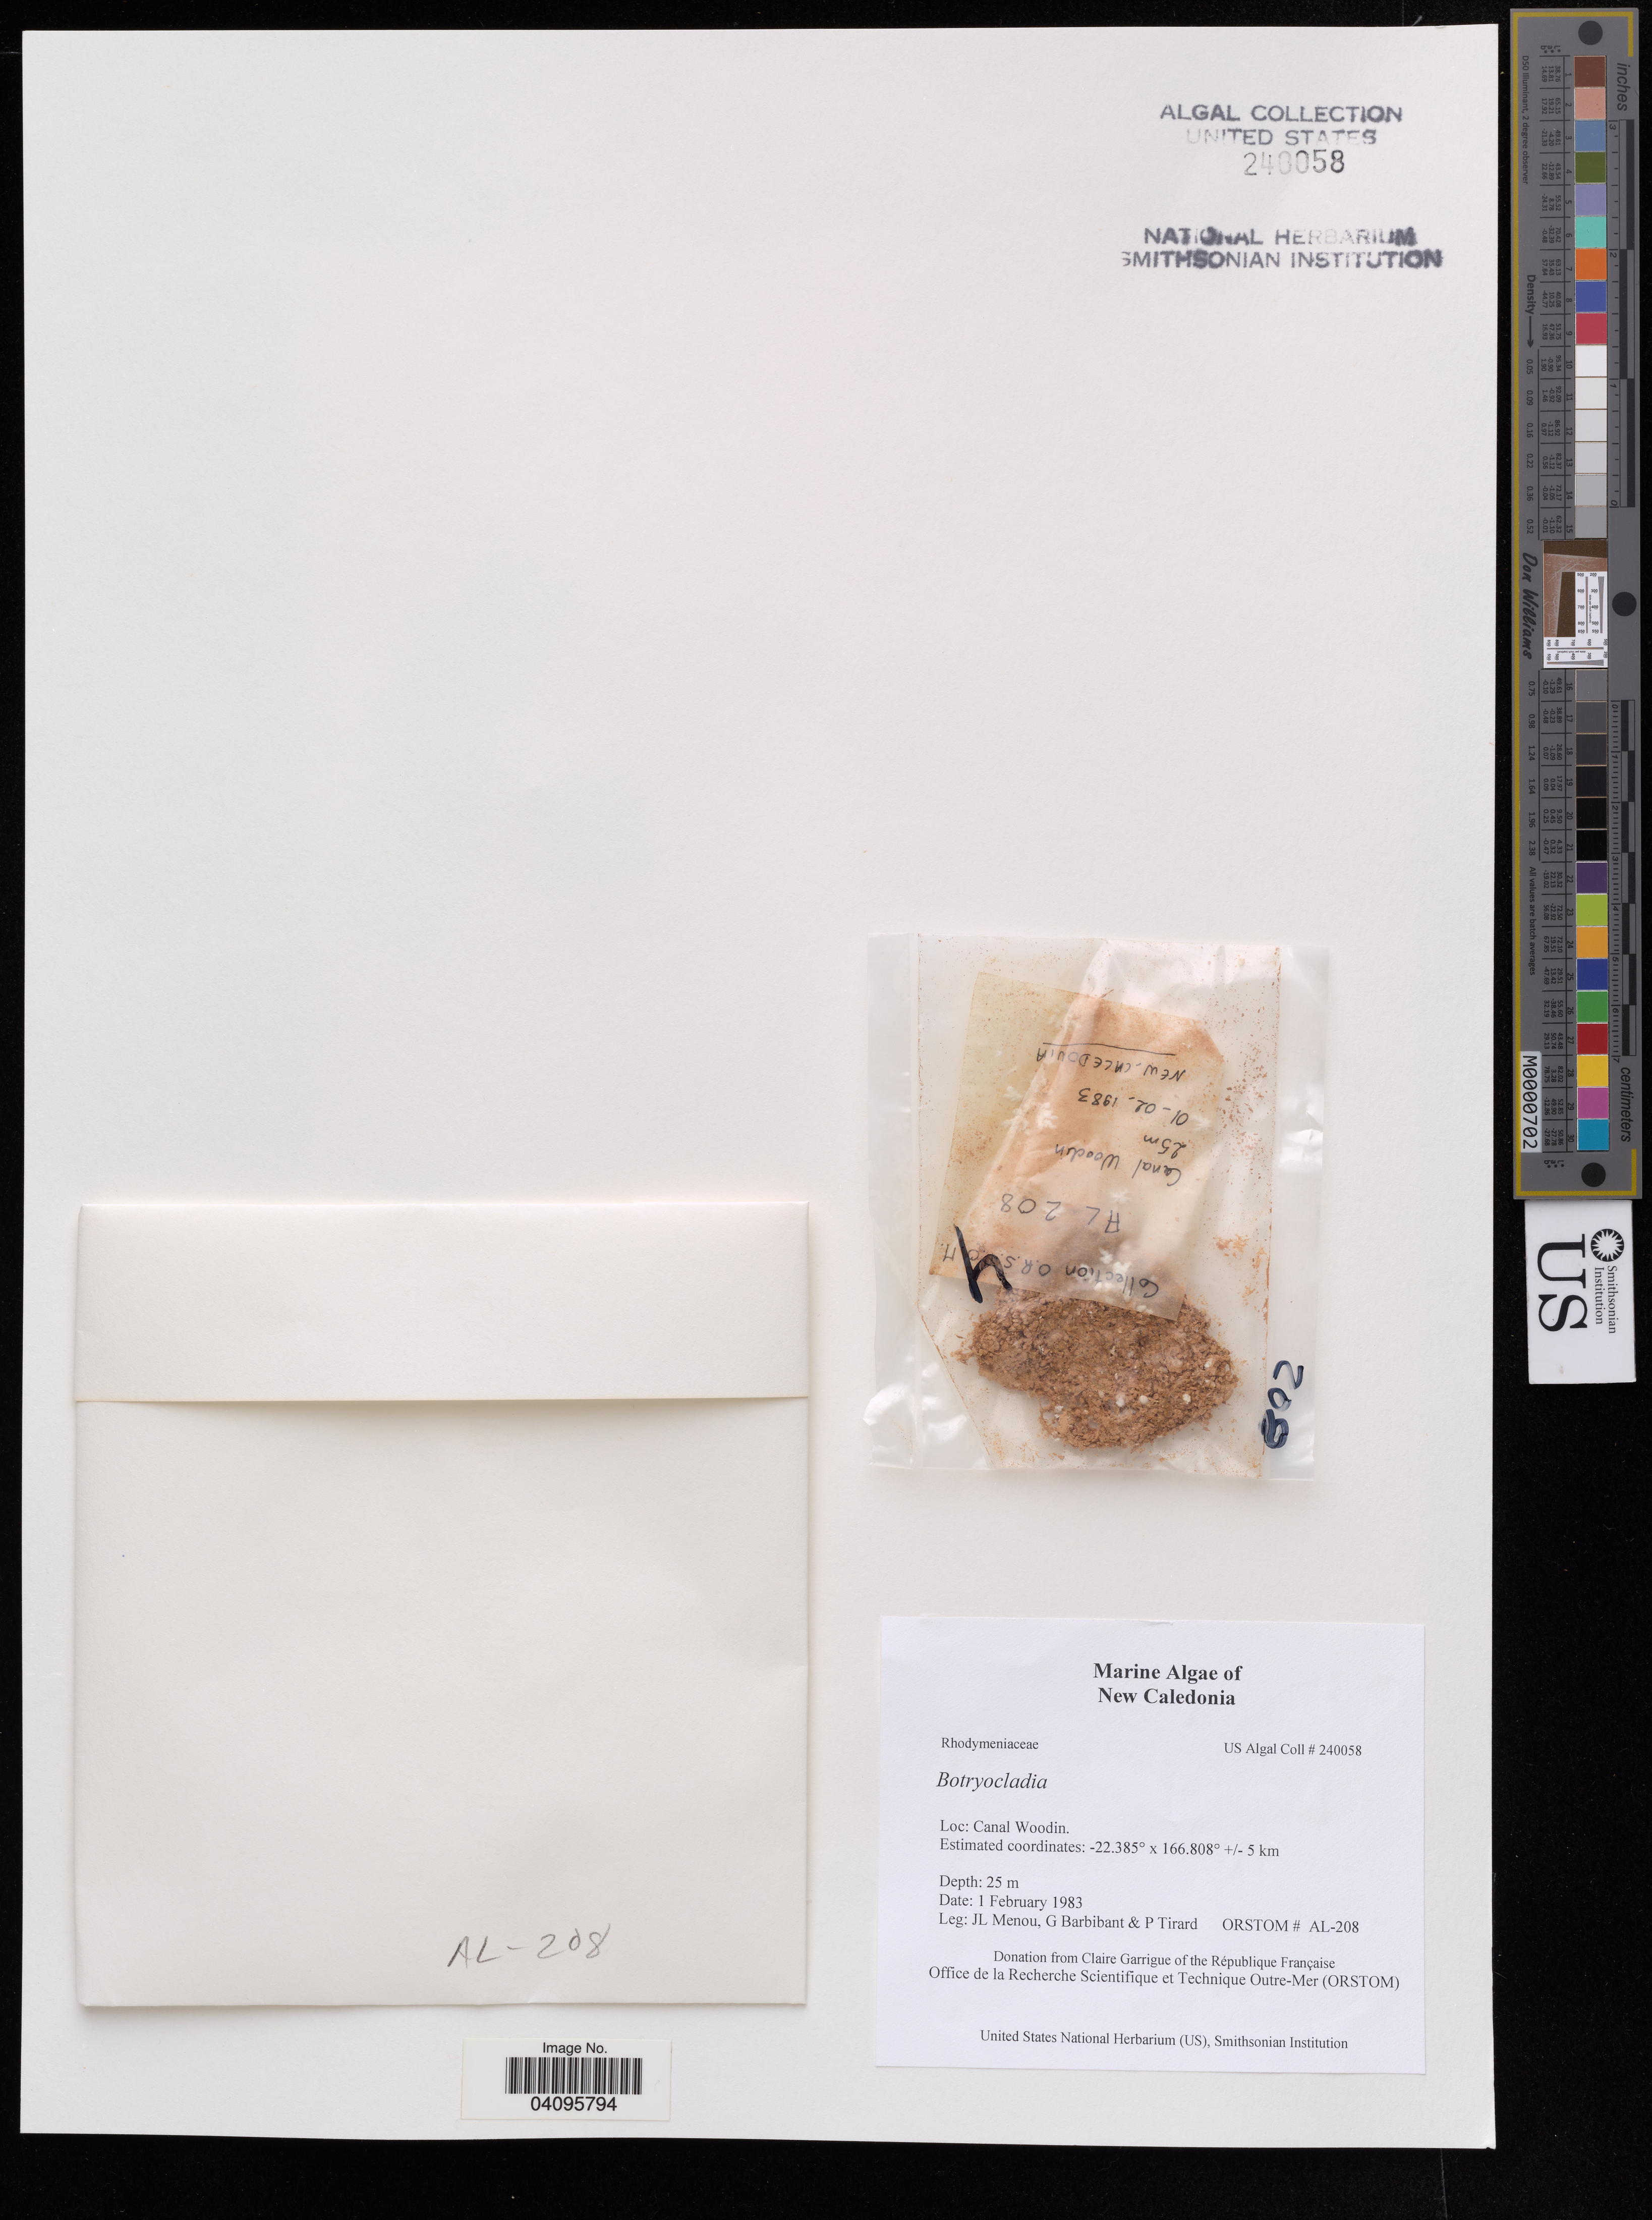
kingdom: Plantae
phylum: Rhodophyta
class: Florideophyceae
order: Rhodymeniales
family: Rhodymeniaceae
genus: Botryocladia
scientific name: Botryocladia sp.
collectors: J. L. Menou, G. Barbibant & P. Tirard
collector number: ORSTOM # AL-208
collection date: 1983-02-01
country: New Caledonia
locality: Canal Woodin. +/- 5 km.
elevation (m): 25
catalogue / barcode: US 240058